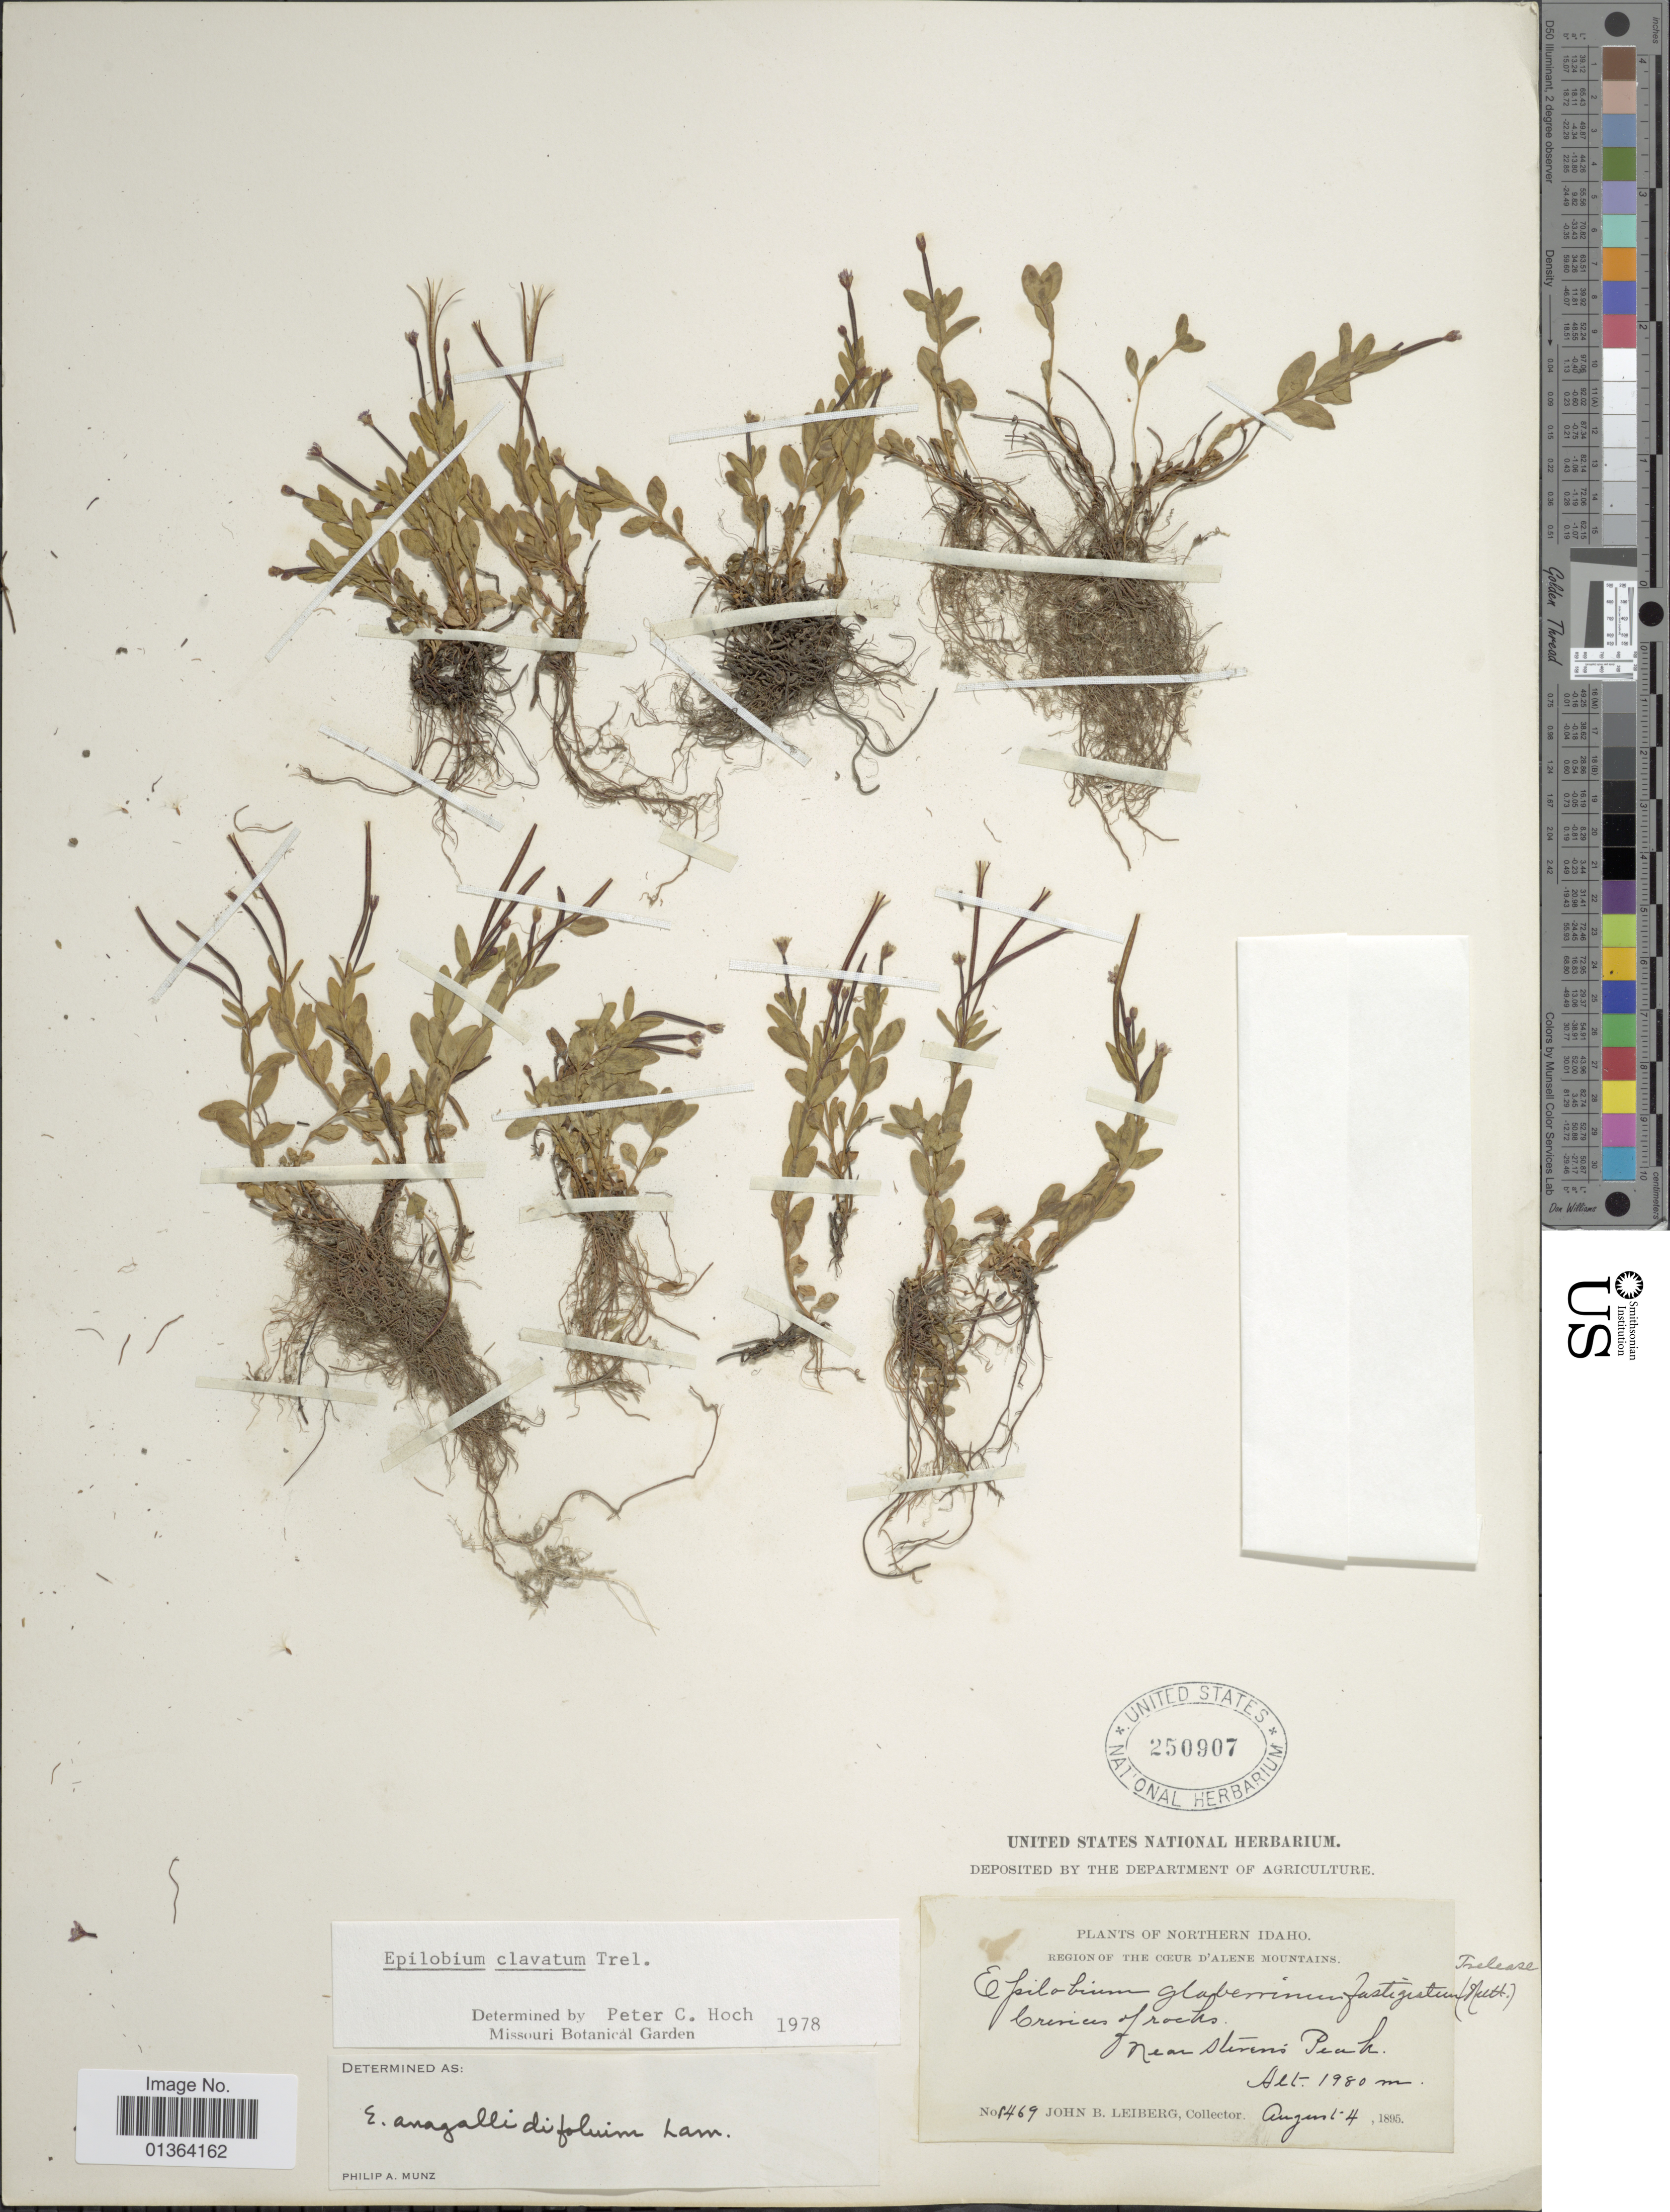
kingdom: Plantae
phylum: Tracheophyta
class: Magnoliopsida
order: Myrtales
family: Onagraceae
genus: Epilobium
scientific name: Epilobium clavatum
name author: Hausskn.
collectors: J. B. Leiberg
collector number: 1469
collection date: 1895-08-04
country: United States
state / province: Idaho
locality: Northern Idaho, Region of the Coeur d'Alene Mountains. Near Steven's Peak.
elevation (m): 1980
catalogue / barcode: US 250907